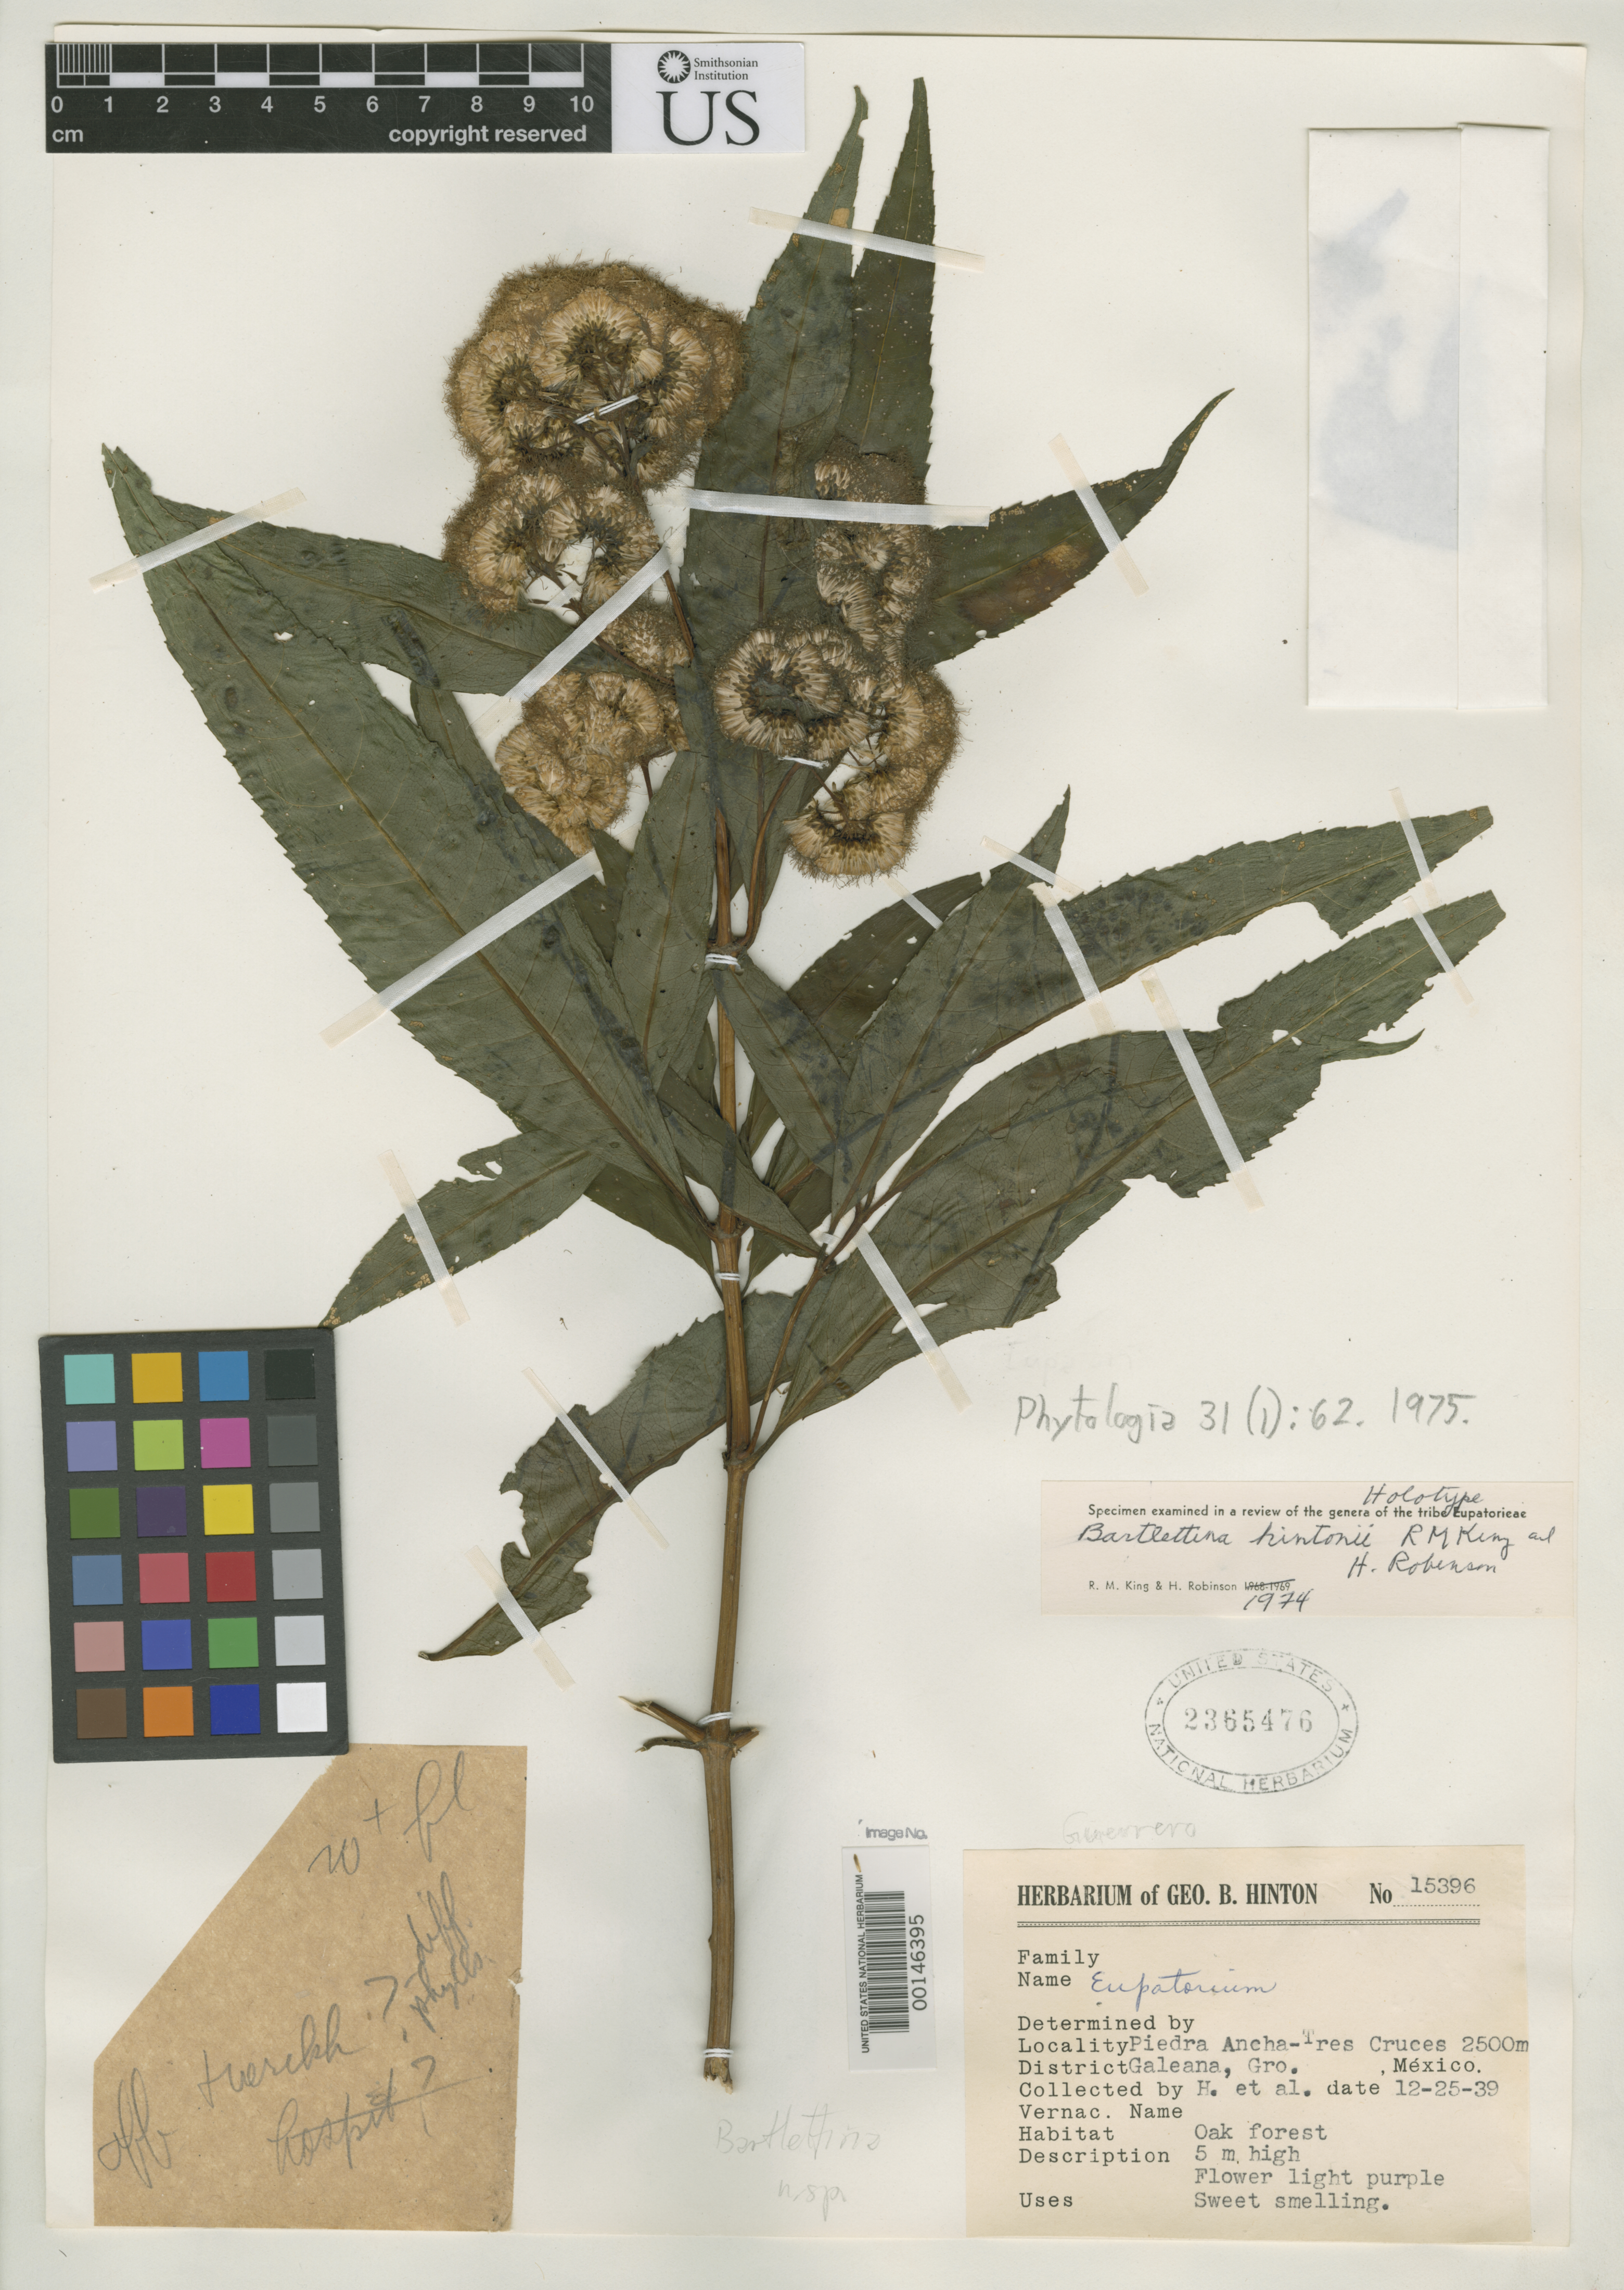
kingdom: Plantae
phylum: Tracheophyta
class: Magnoliopsida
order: Asterales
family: Asteraceae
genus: Bartlettina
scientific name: Bartlettina hintonii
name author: R.M. King & H. Rob.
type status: Holotype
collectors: G. B. Hinton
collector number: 15396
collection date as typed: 25 Dec 1939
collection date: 1939-12-25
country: Mexico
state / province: Guerrero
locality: Galeana Dist., Piedra Ancha - Tres Cruces.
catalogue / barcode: US 2365476